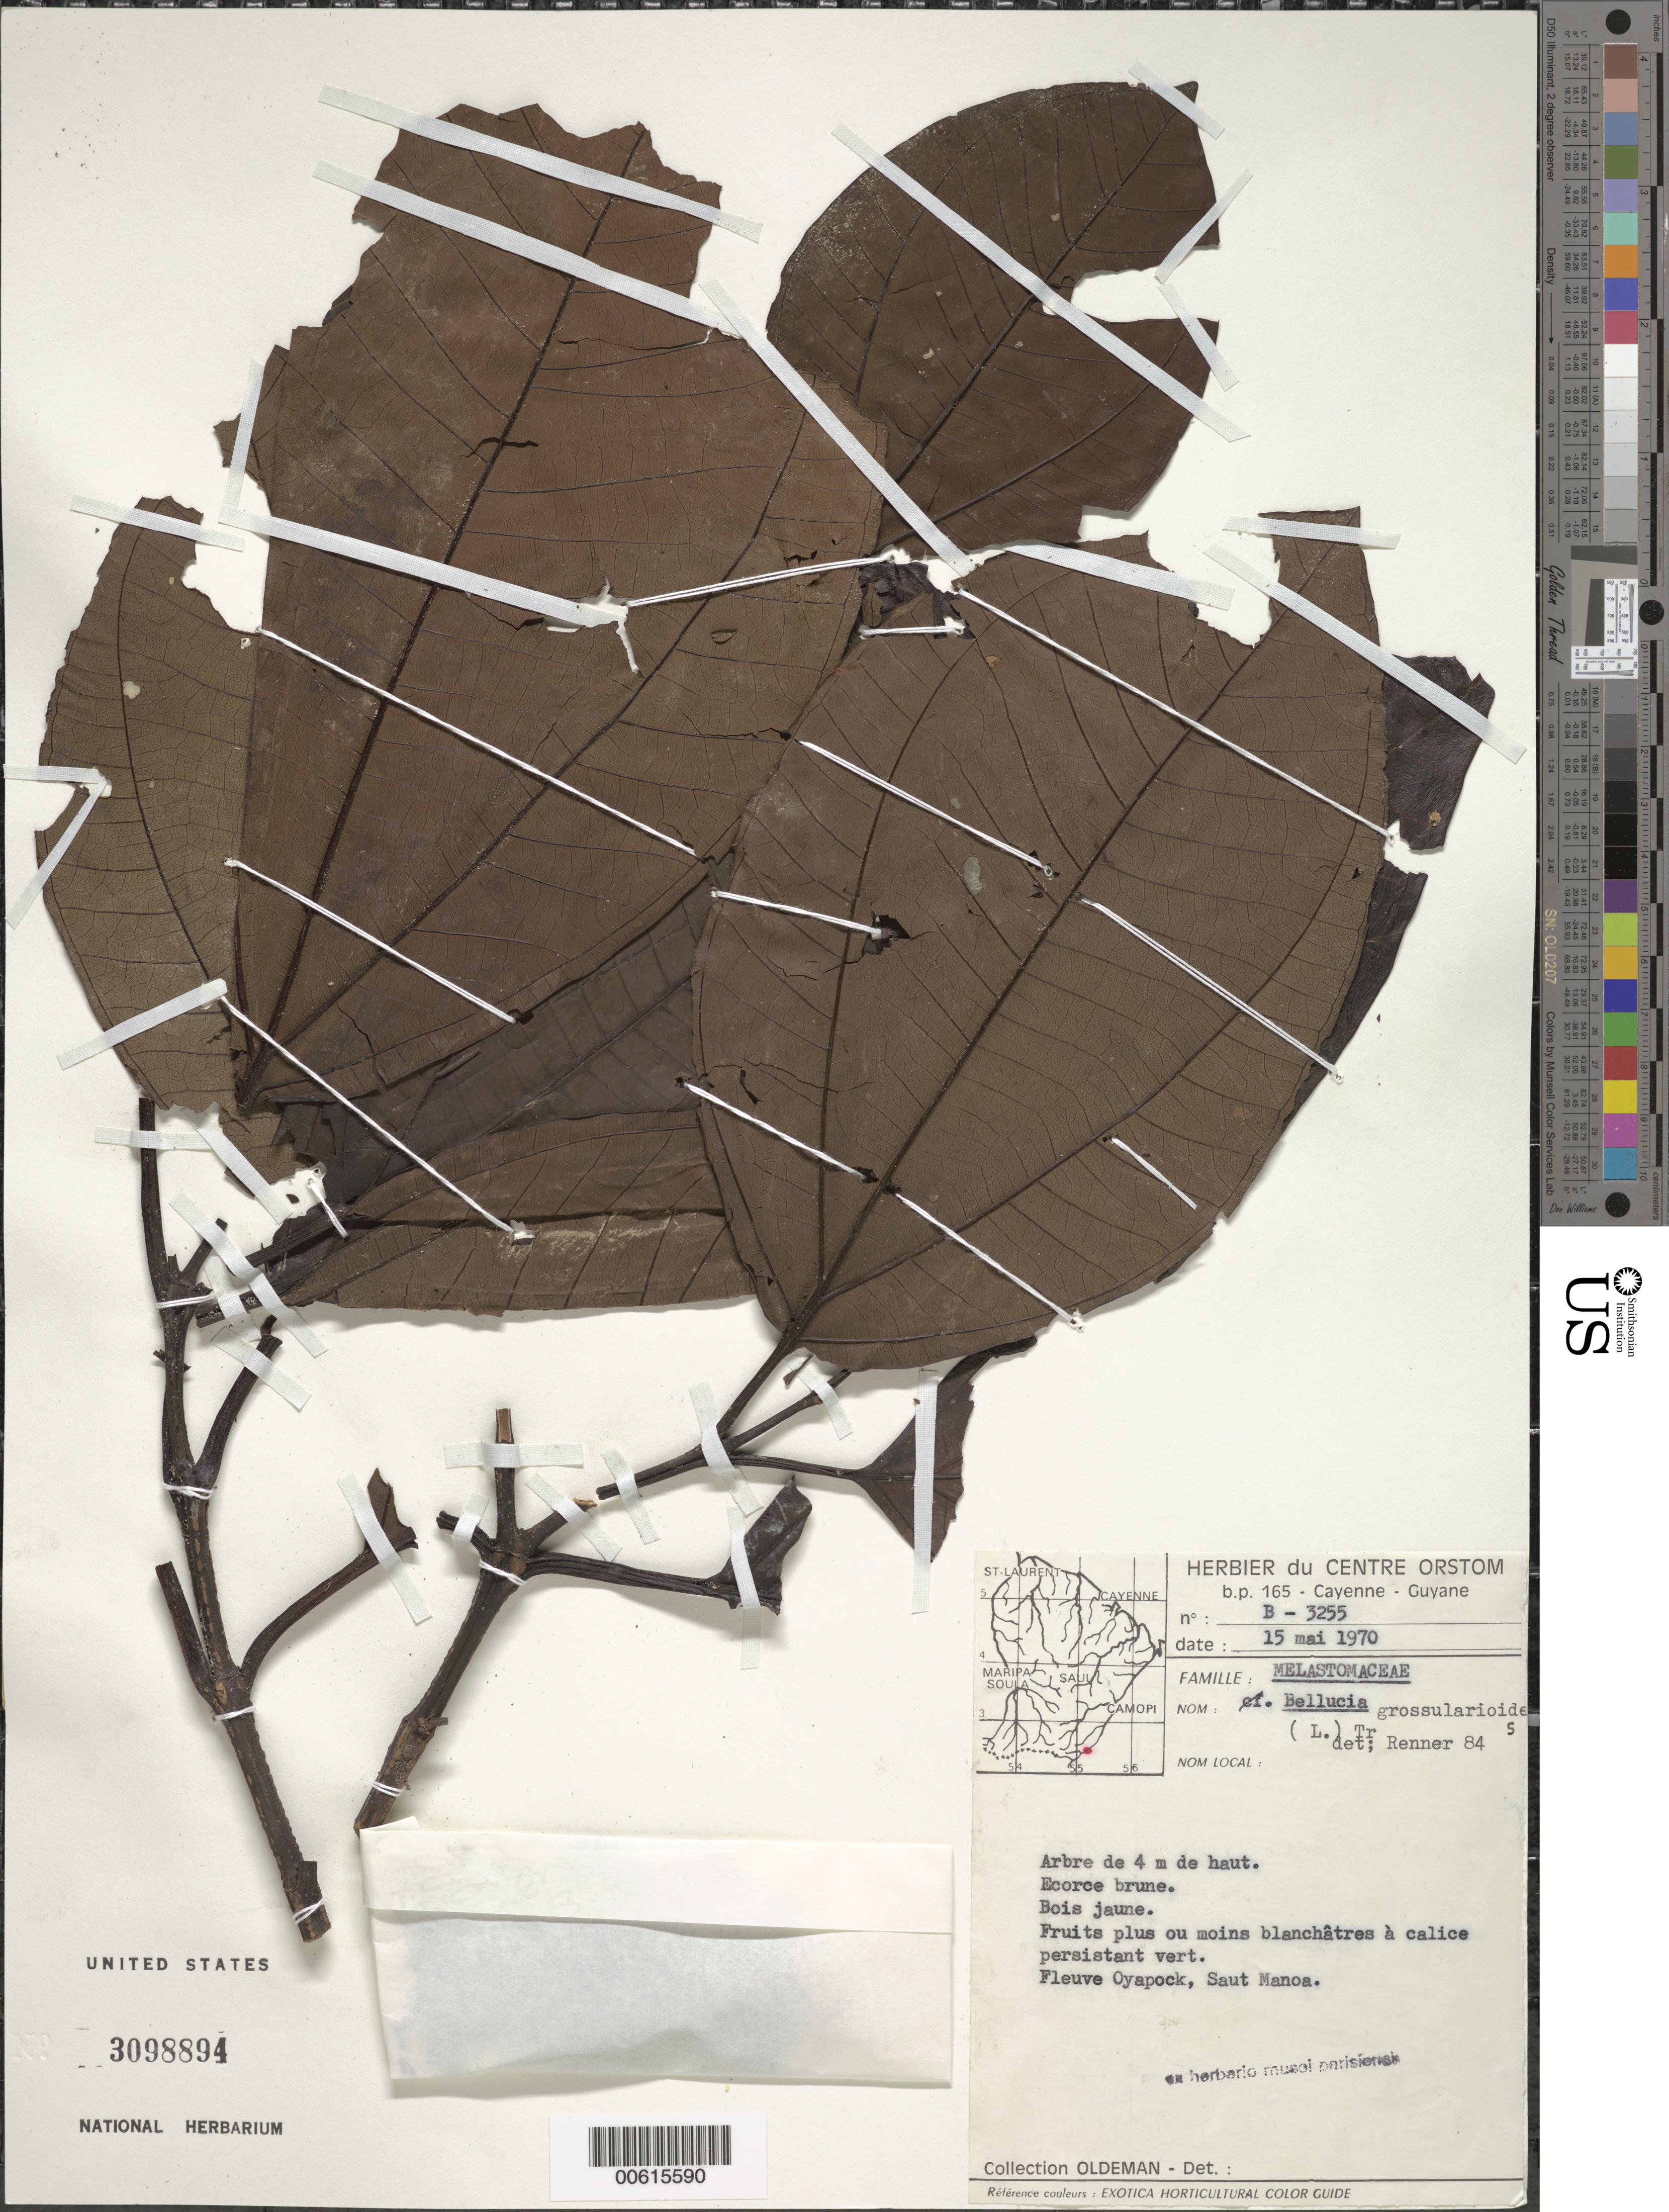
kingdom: Plantae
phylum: Tracheophyta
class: Magnoliopsida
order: Myrtales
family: Melastomataceae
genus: Bellucia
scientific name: Bellucia grossularioides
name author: (L.) Triana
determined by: Renner, S. S.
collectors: R. Oldeman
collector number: B 3255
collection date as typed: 15-May-70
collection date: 1970-05-15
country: French Guiana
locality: Fleuve Oyapock, Saut Manoa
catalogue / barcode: US 3098894